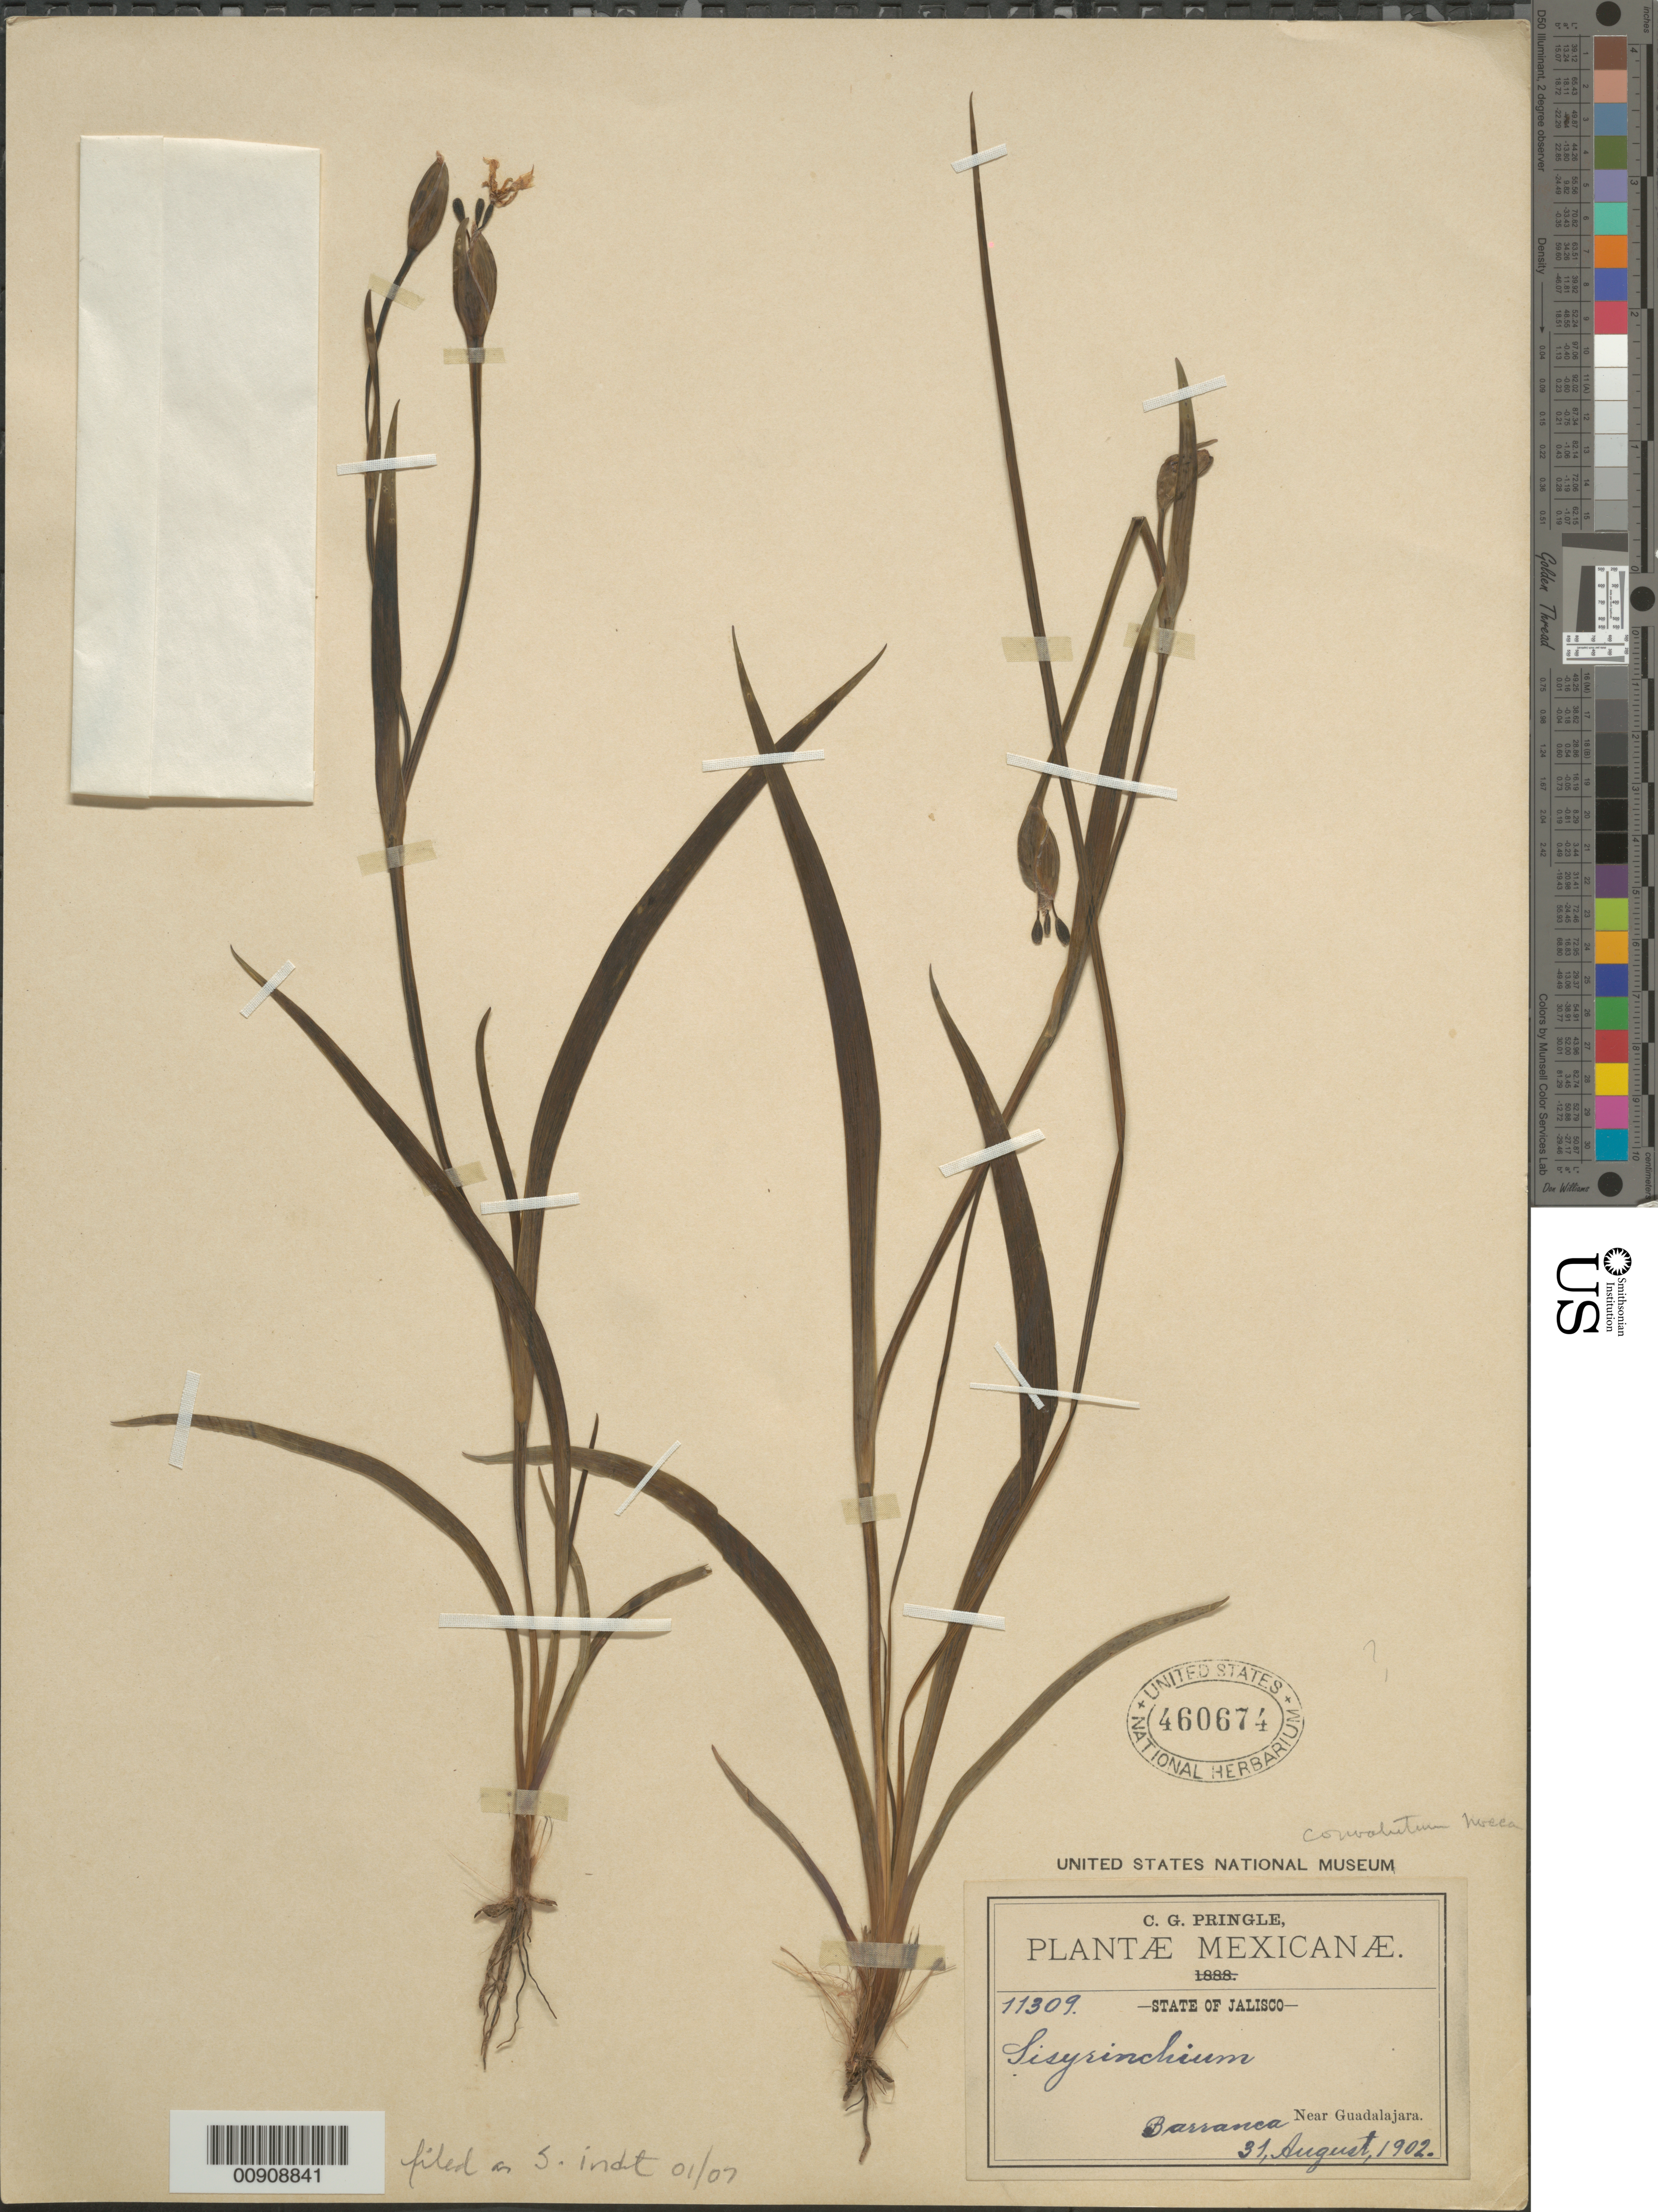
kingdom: Plantae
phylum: Tracheophyta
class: Liliopsida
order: Asparagales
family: Iridaceae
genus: Sisyrinchium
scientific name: Sisyrinchium sp.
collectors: C. G. Pringle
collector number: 11309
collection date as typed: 31 Aug 1902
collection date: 1902-08-31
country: Mexico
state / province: Jalisco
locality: Barranca near Guadalajara, State of Jalisco.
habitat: Barranca.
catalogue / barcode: US 460674